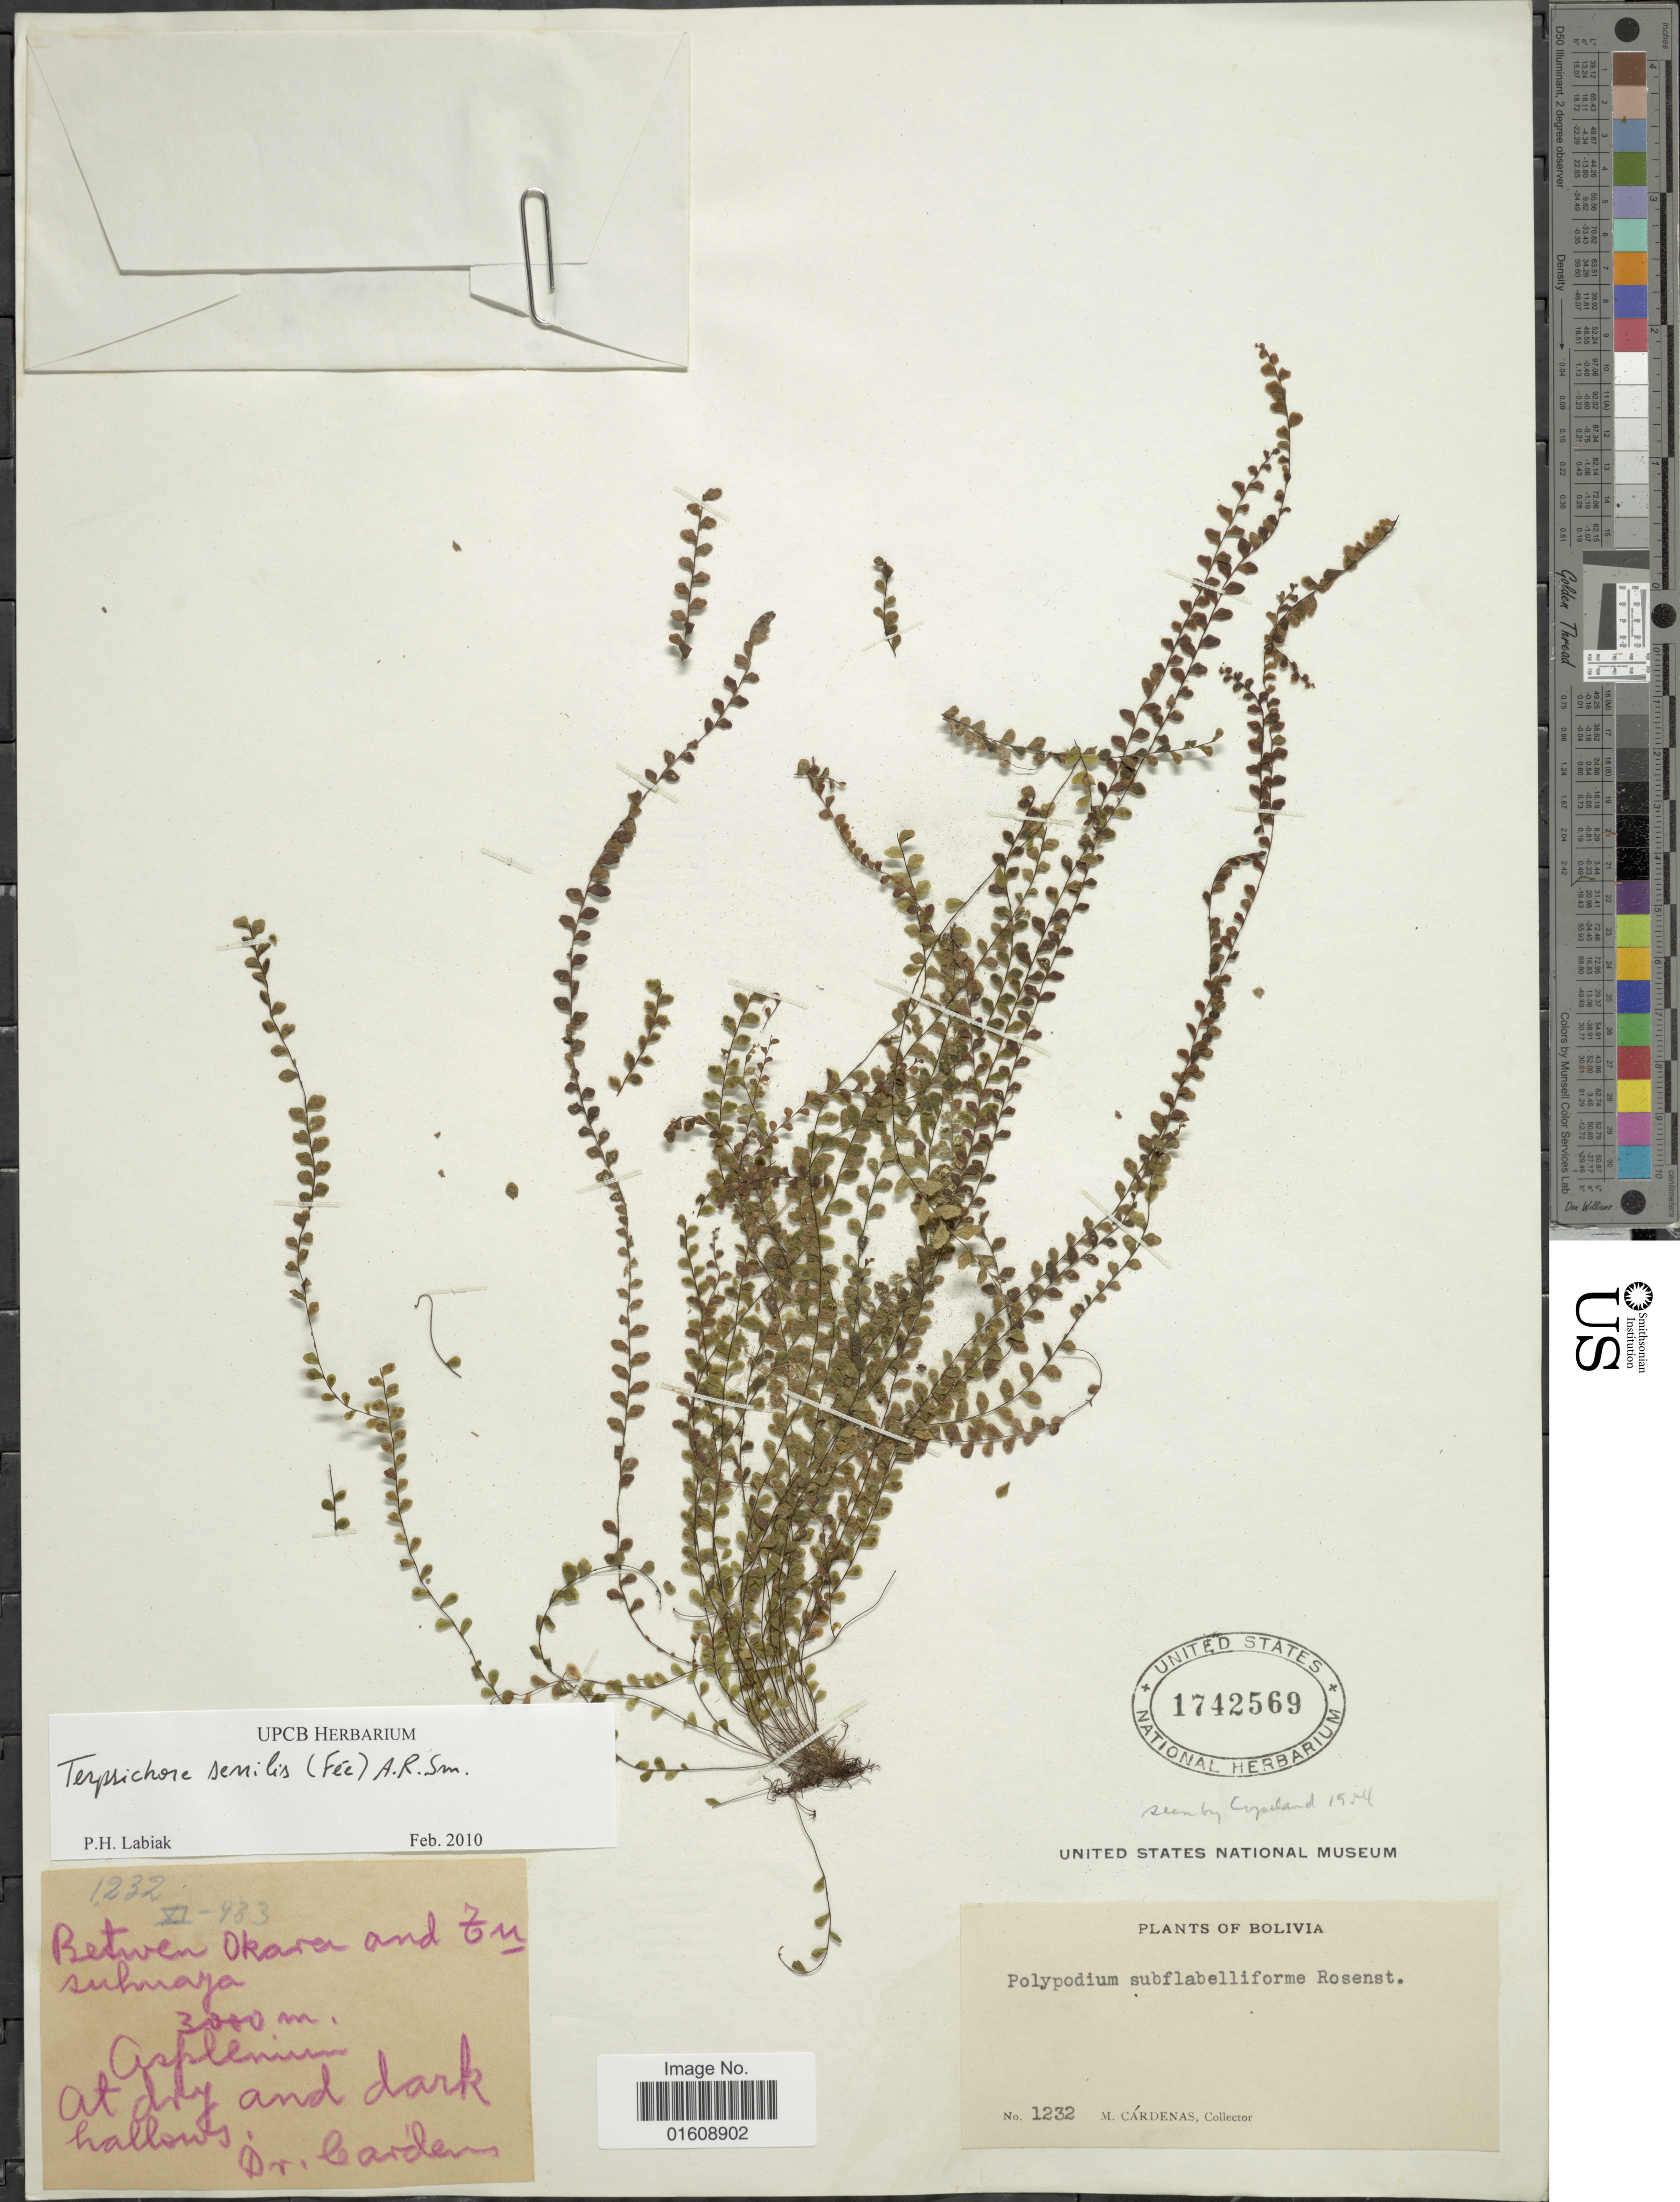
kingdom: Plantae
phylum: Tracheophyta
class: Polypodiopsida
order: Polypodiales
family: Polypodiaceae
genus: Alansmia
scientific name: Alansmia senilis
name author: (Fée) Moguel & M. Kessler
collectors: M. Cárdenas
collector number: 1232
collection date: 1983-11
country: Bolivia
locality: Bolivia, between Okara and Tusuhuaya. At dry and dark hallows.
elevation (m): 3000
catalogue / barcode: US 1742569